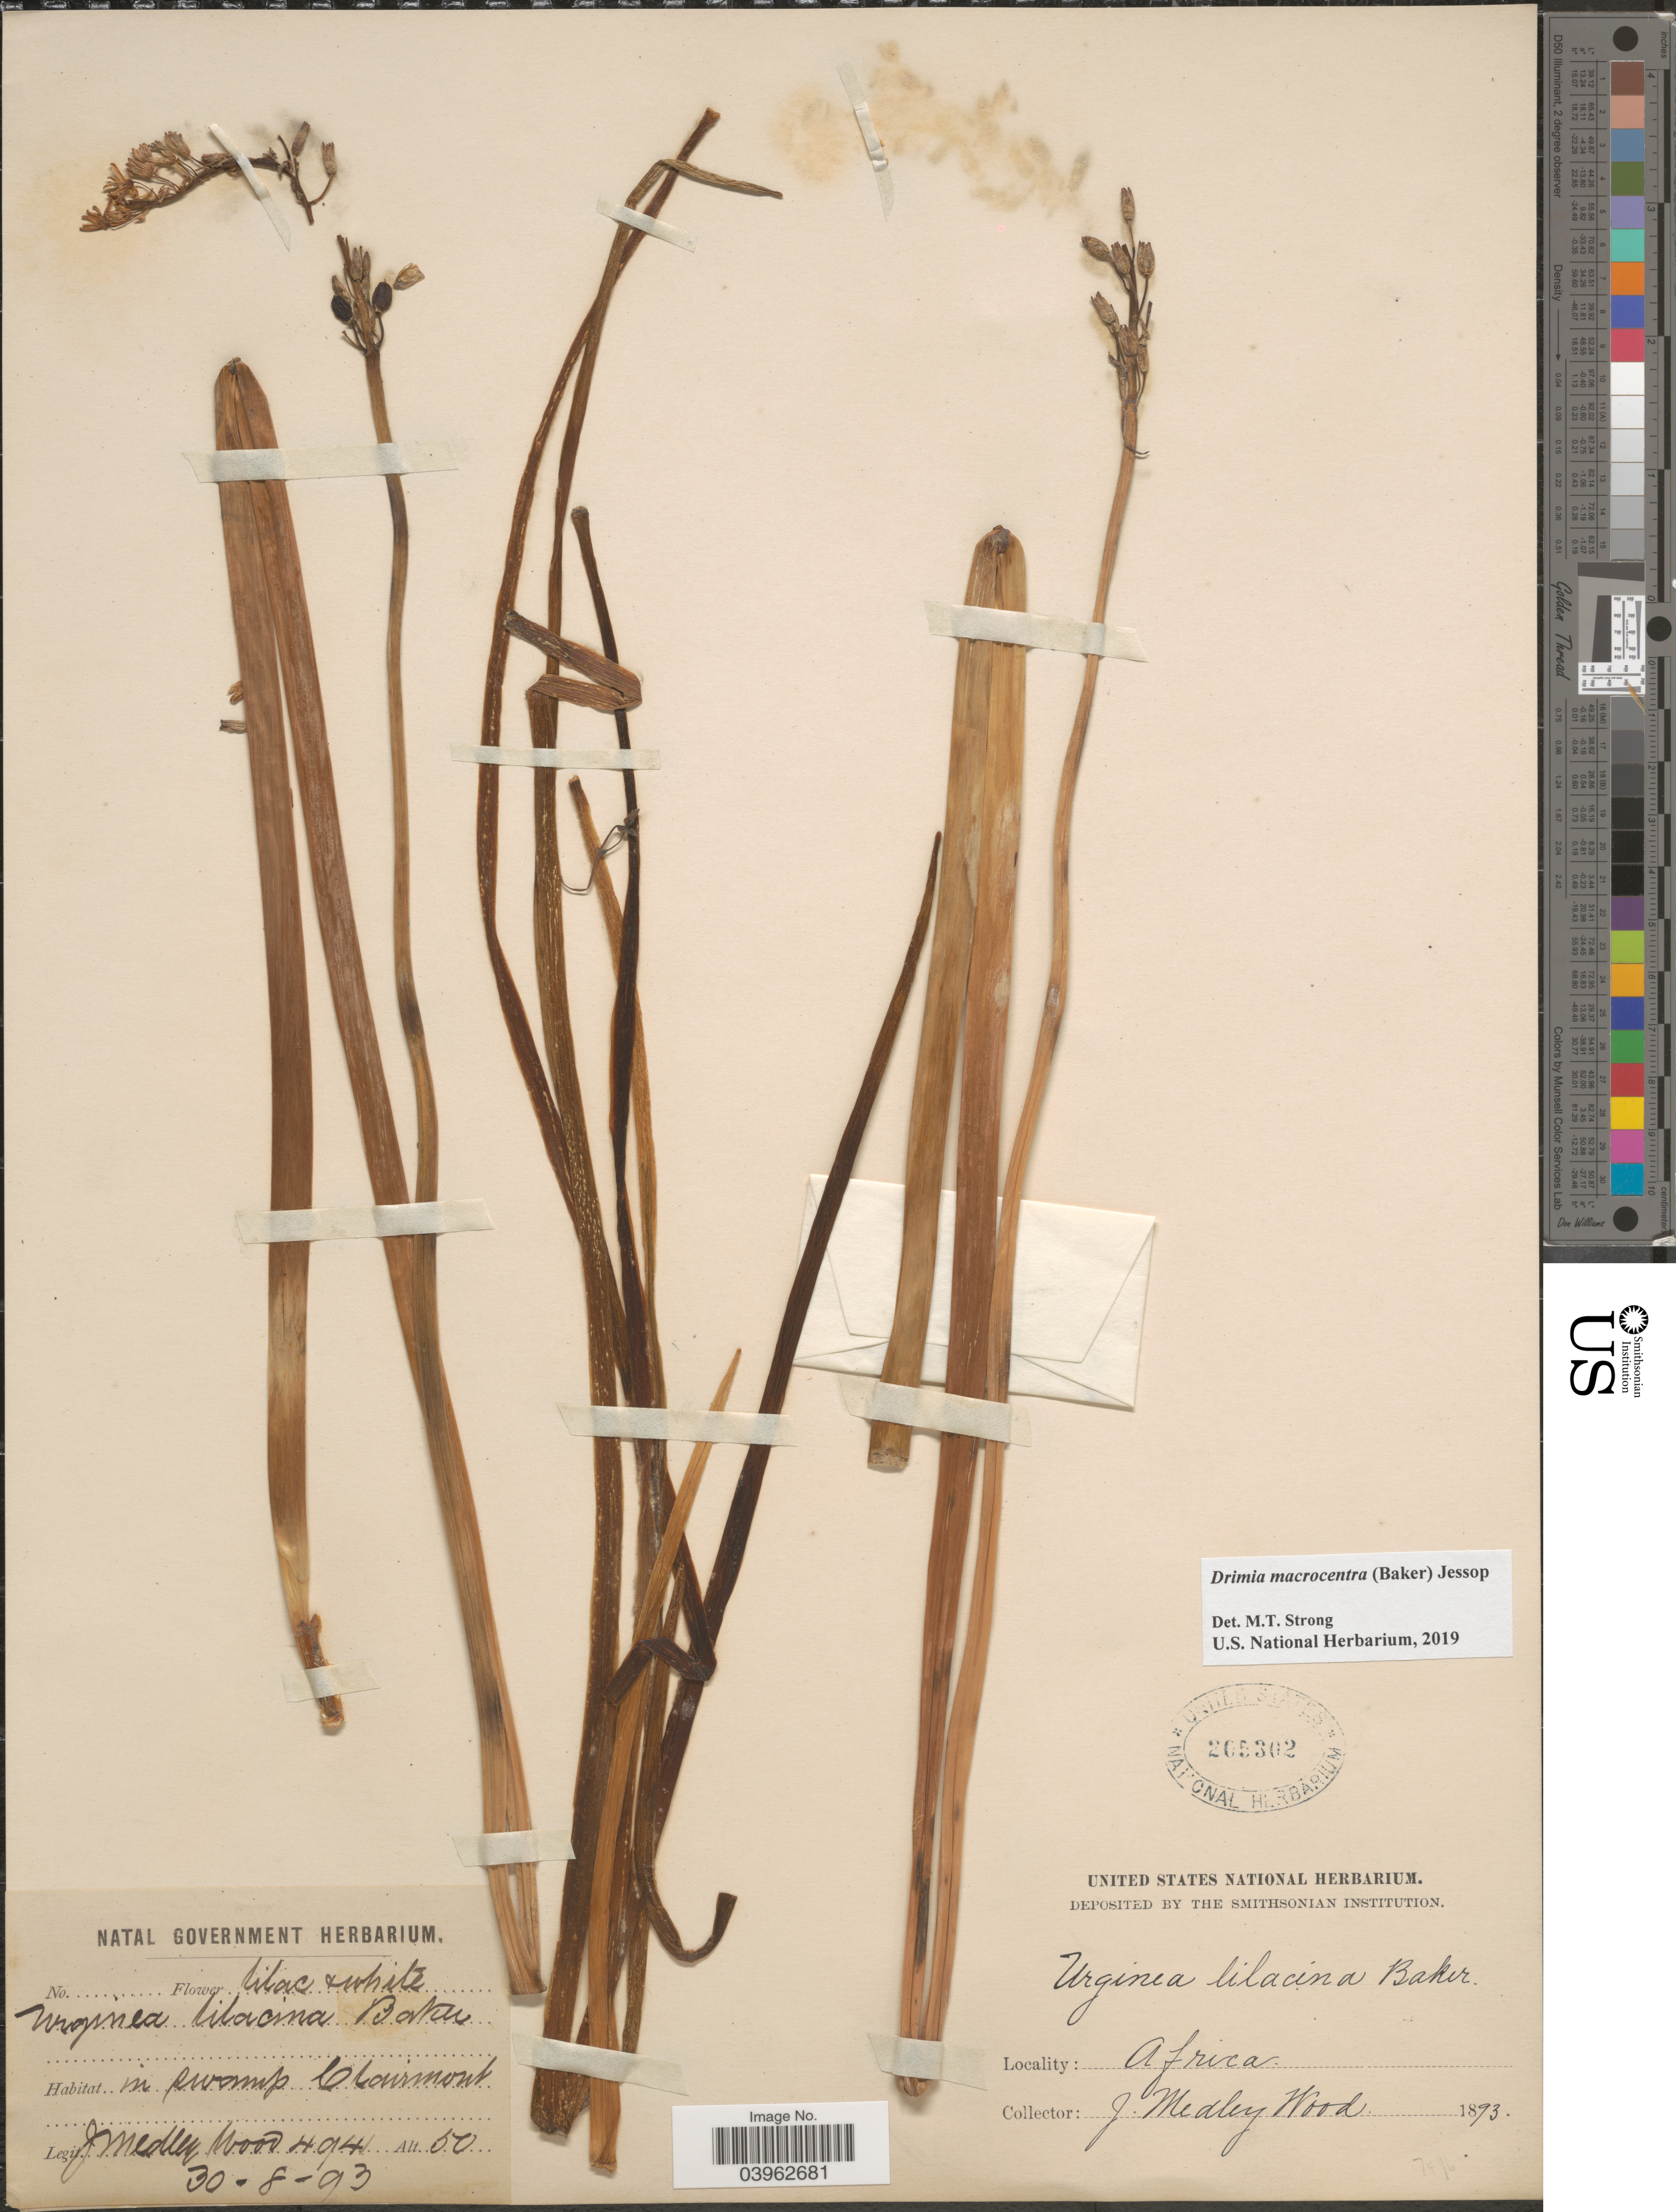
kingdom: Plantae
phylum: Tracheophyta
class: Liliopsida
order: Asparagales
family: Asparagaceae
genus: Drimia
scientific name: Drimia macrocentra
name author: (Baker) Jessop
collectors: J. Medley Wood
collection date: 1893-08-30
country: South Africa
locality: In swamp Clairmont. Africa.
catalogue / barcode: US 205302